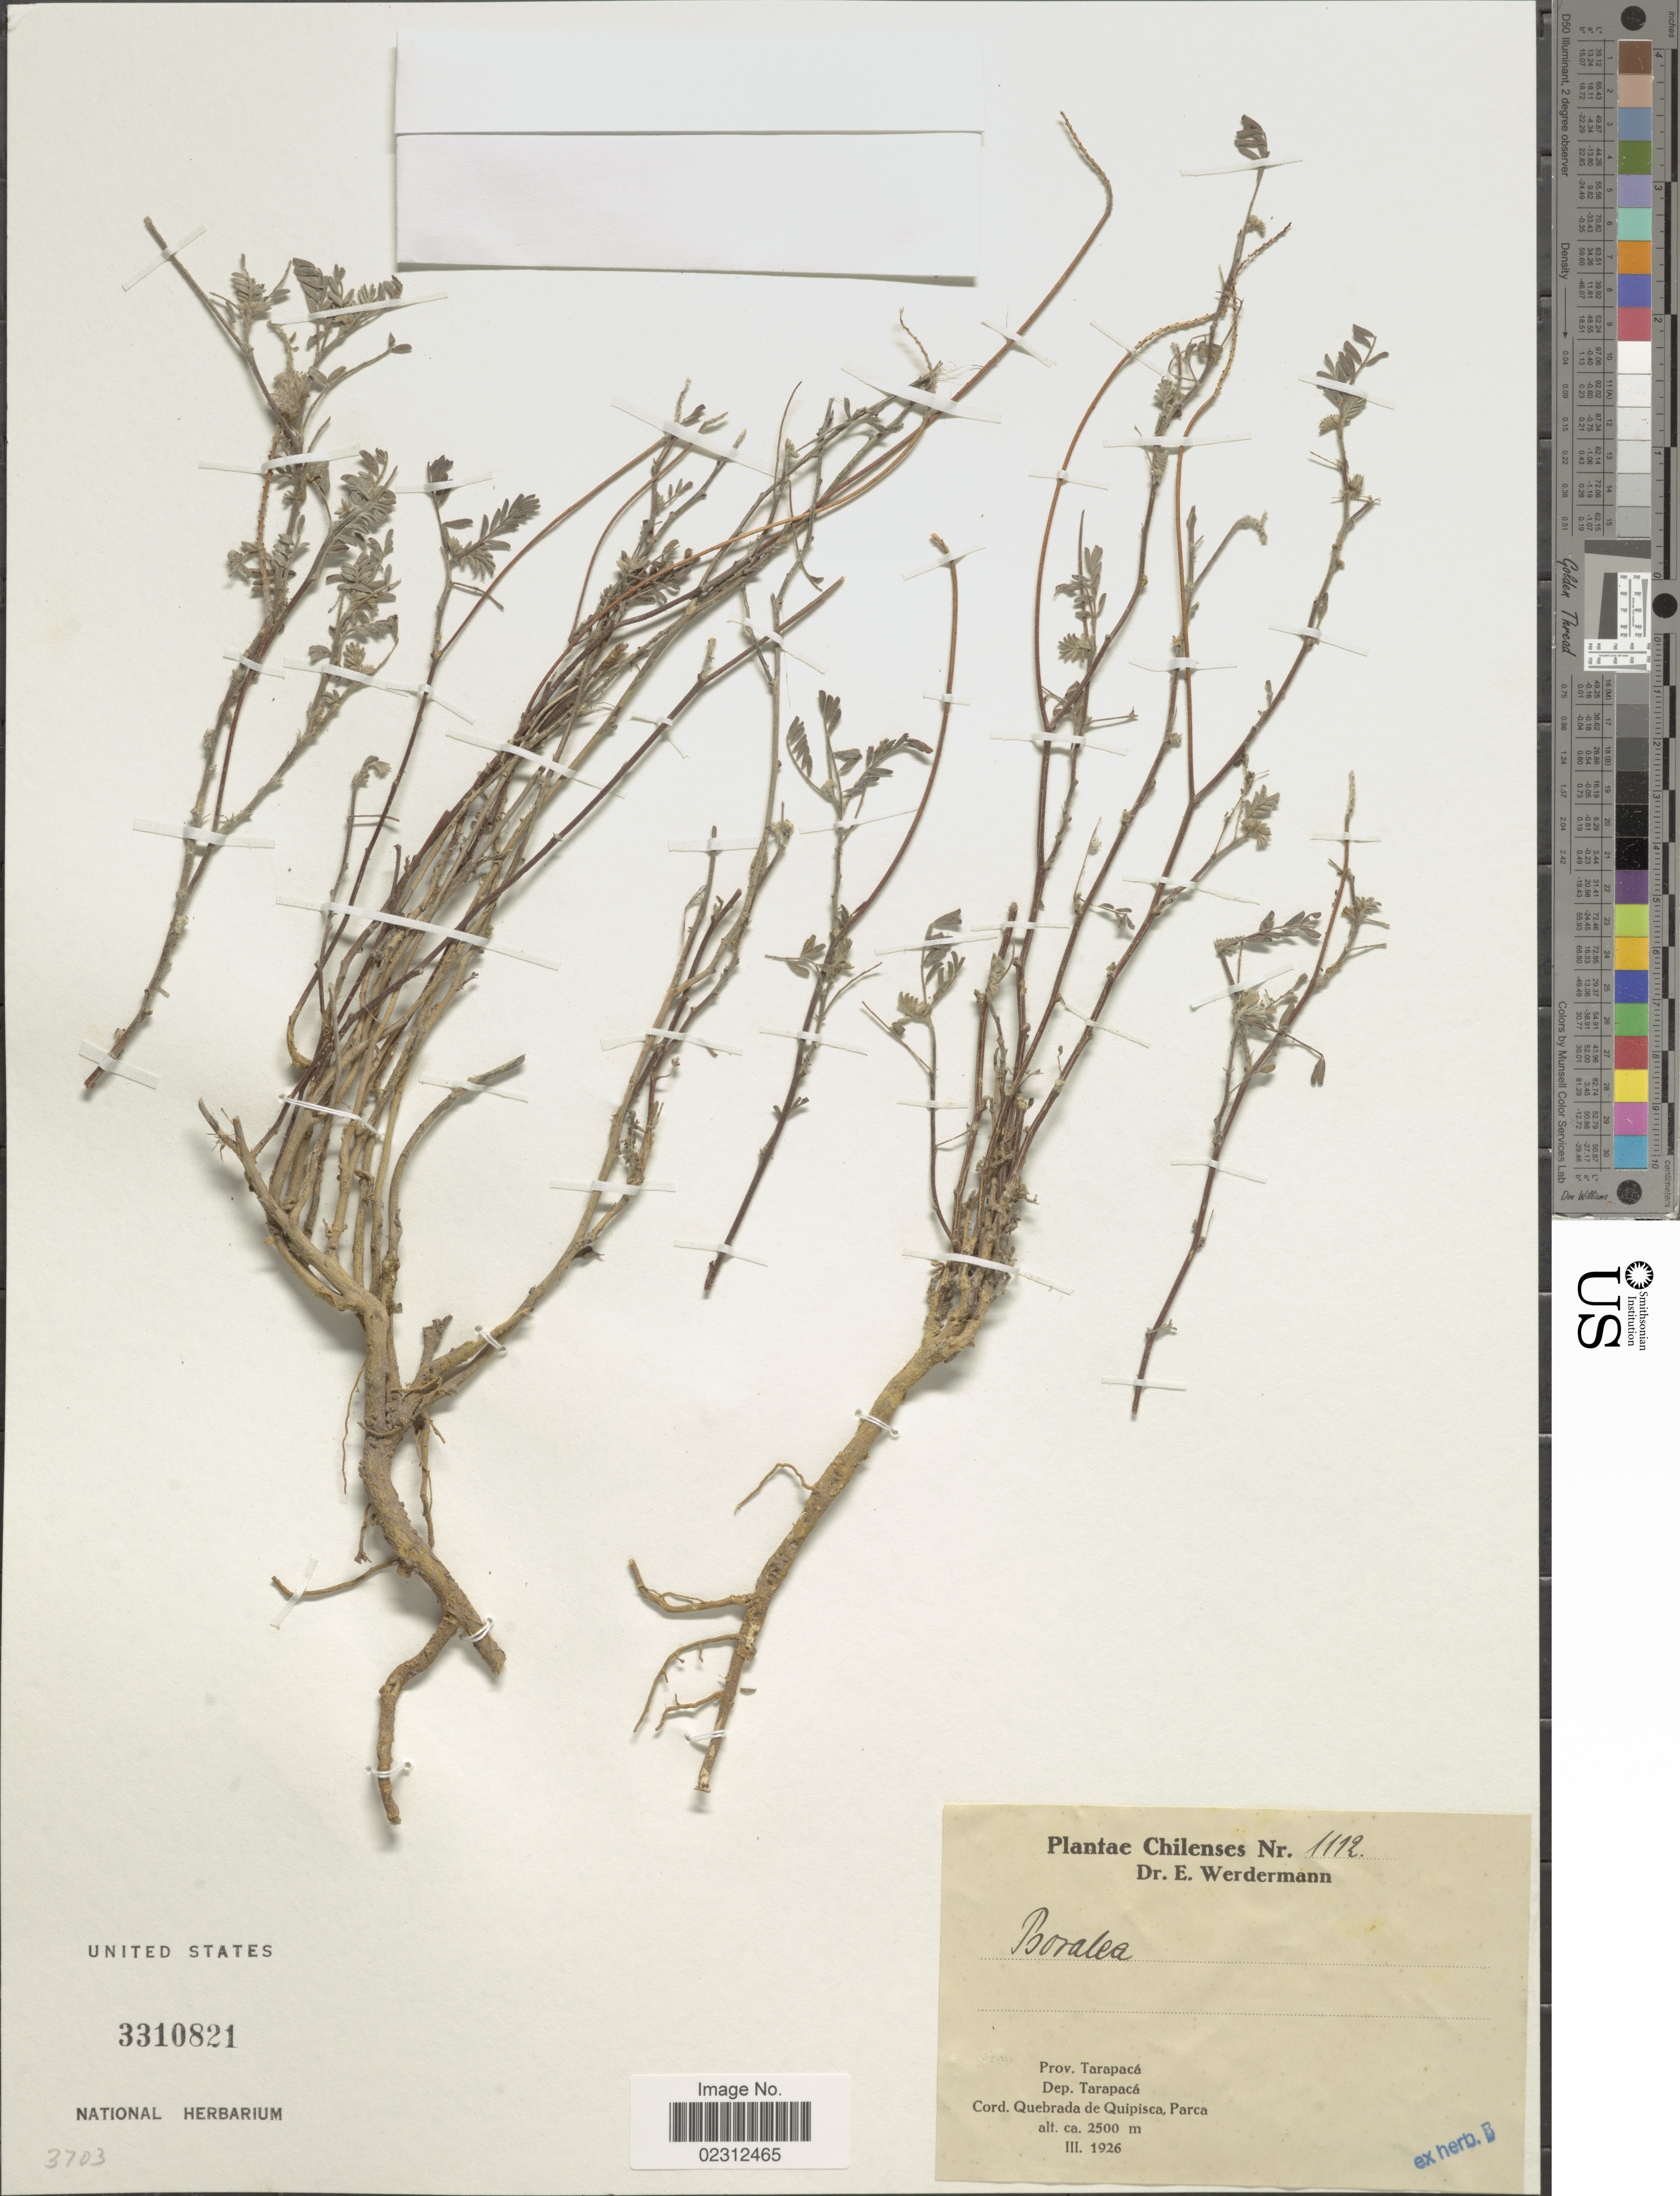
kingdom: Plantae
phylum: Tracheophyta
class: Magnoliopsida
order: Fabales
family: Fabaceae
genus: Psoralea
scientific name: Psoralea sp.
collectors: E. Werdermann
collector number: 1112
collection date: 1926-03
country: Chile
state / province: Tarapacá (I)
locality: Dep. Tarapaca, Cord. Quebrada de Quipisca, Parca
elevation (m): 2500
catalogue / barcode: US 3310821